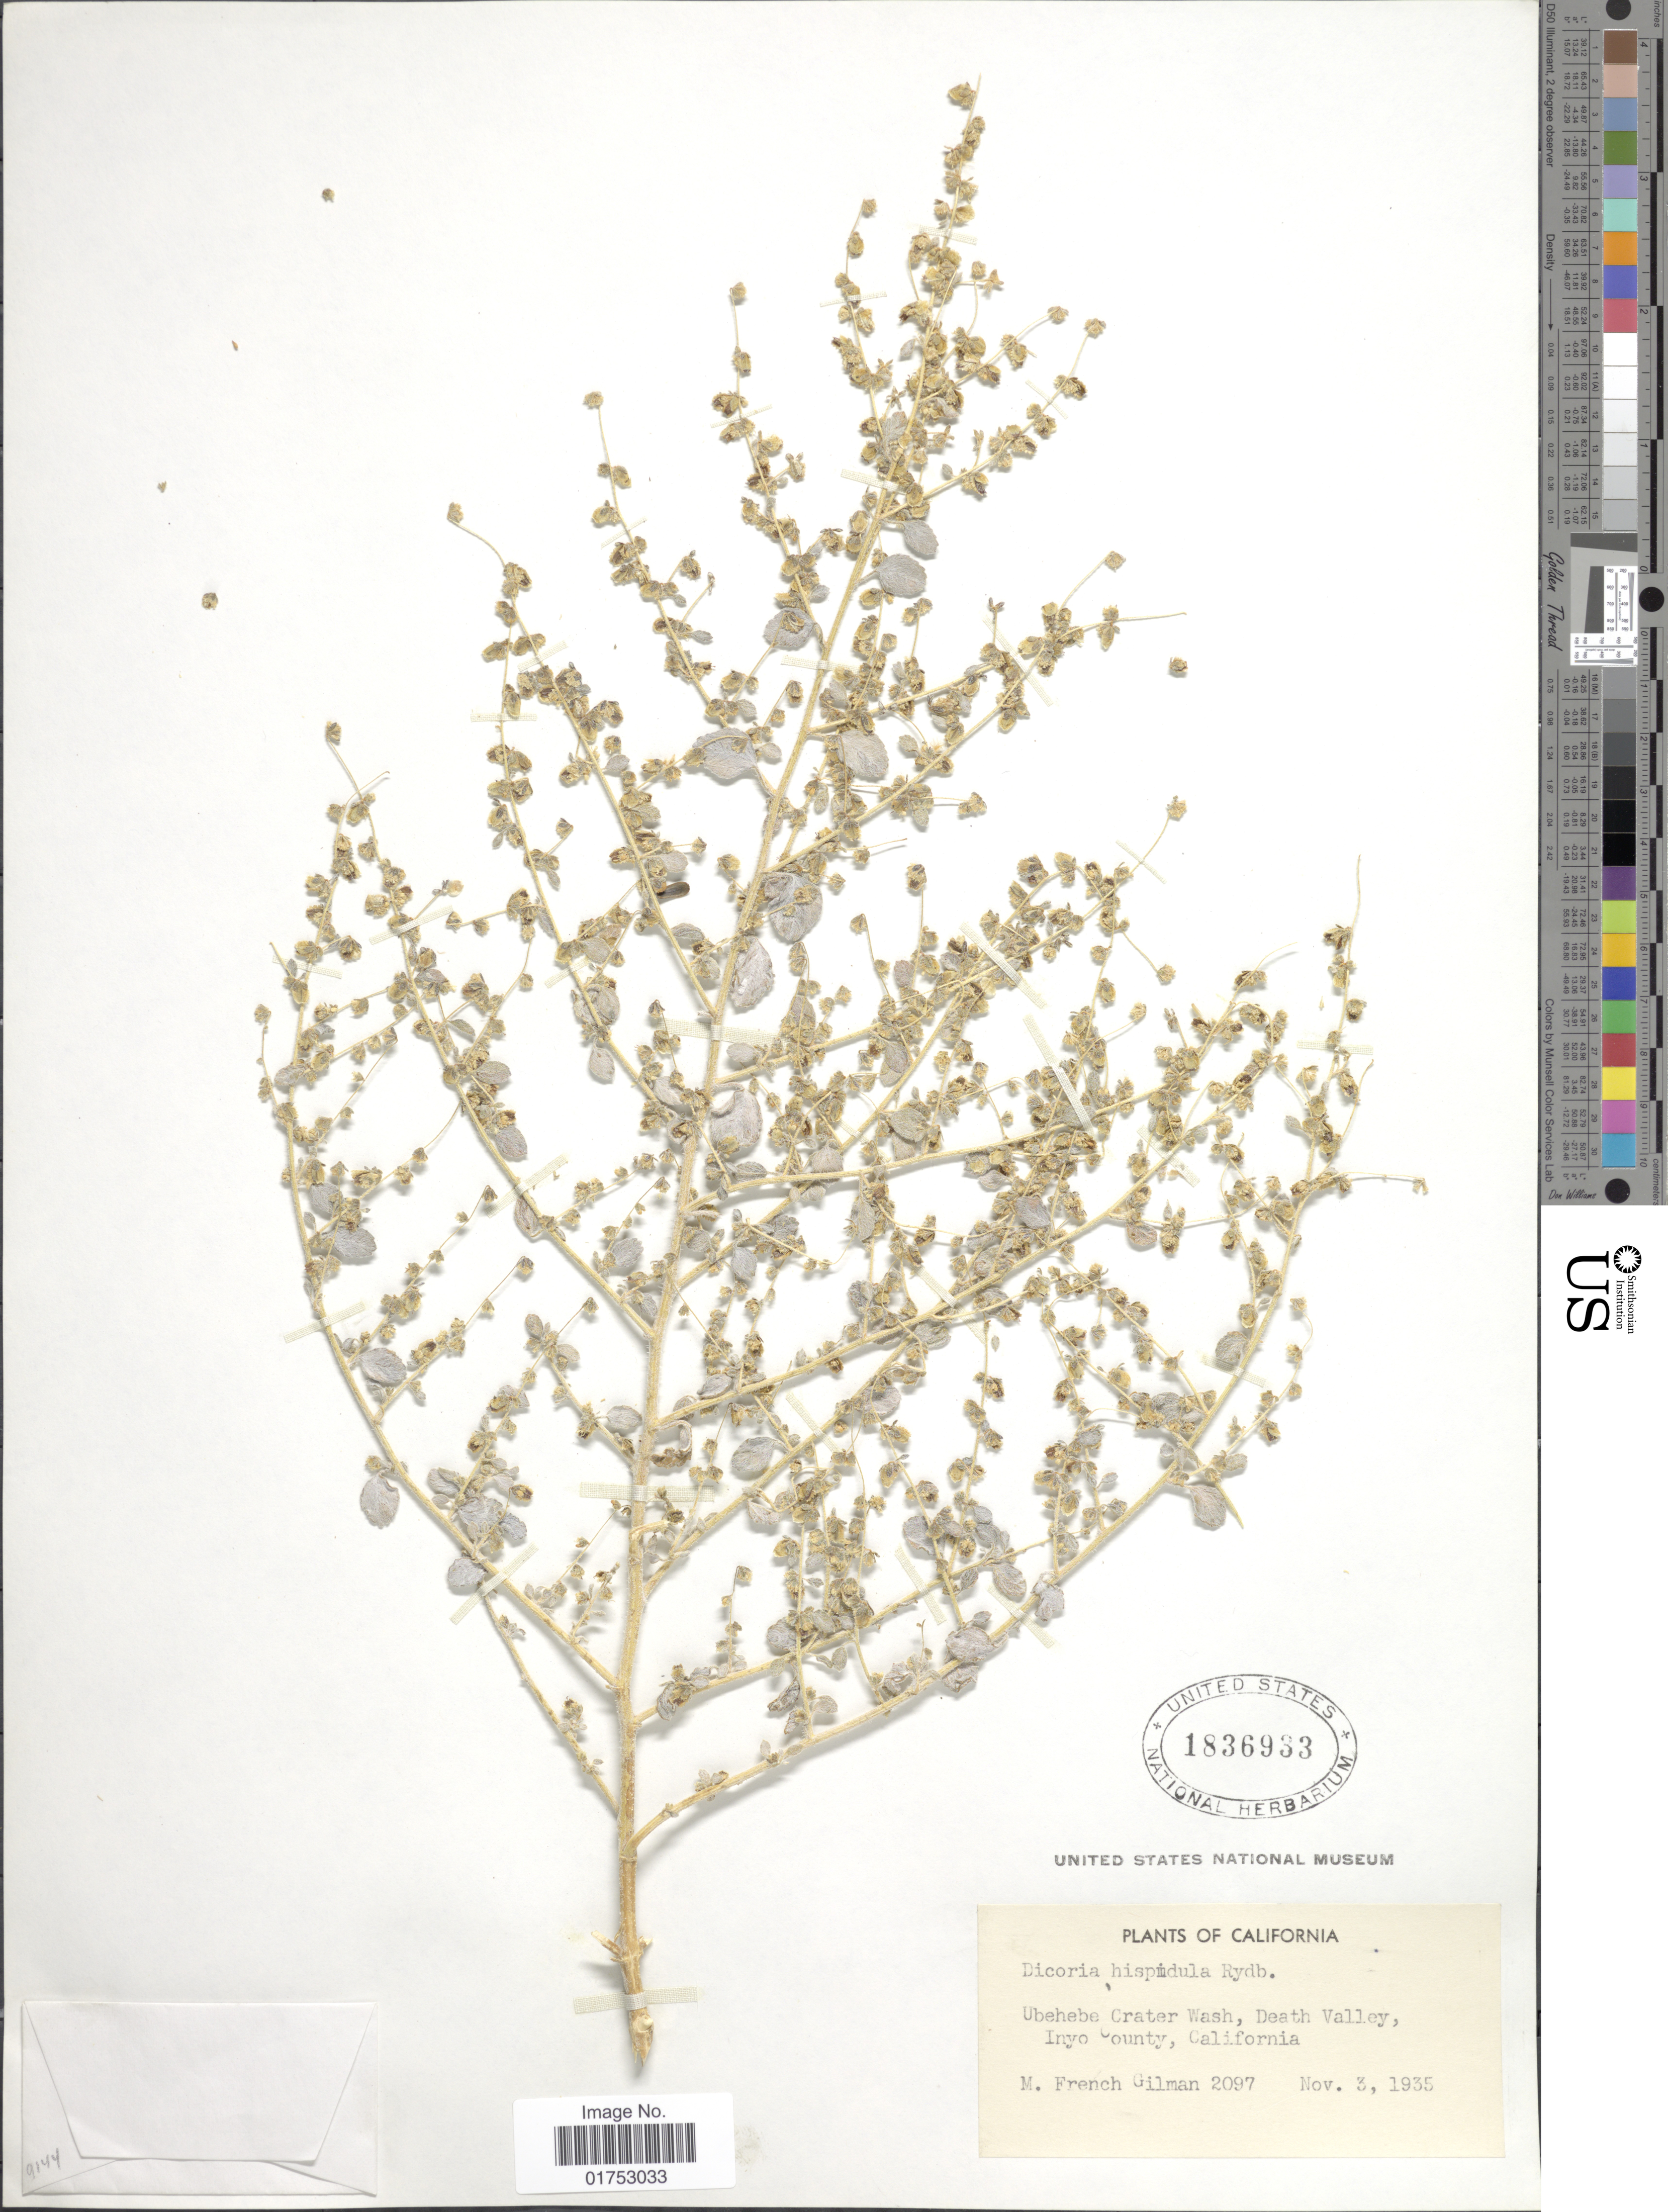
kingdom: Plantae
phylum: Tracheophyta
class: Magnoliopsida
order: Asterales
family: Asteraceae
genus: Dicoria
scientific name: Dicoria hispidula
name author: Rydb.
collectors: M. F. Gilman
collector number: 2097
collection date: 1935-11-03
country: United States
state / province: California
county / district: Inyo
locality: Ubehebe Crater Wash, Death Valley, Inyo County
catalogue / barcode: US 1836933